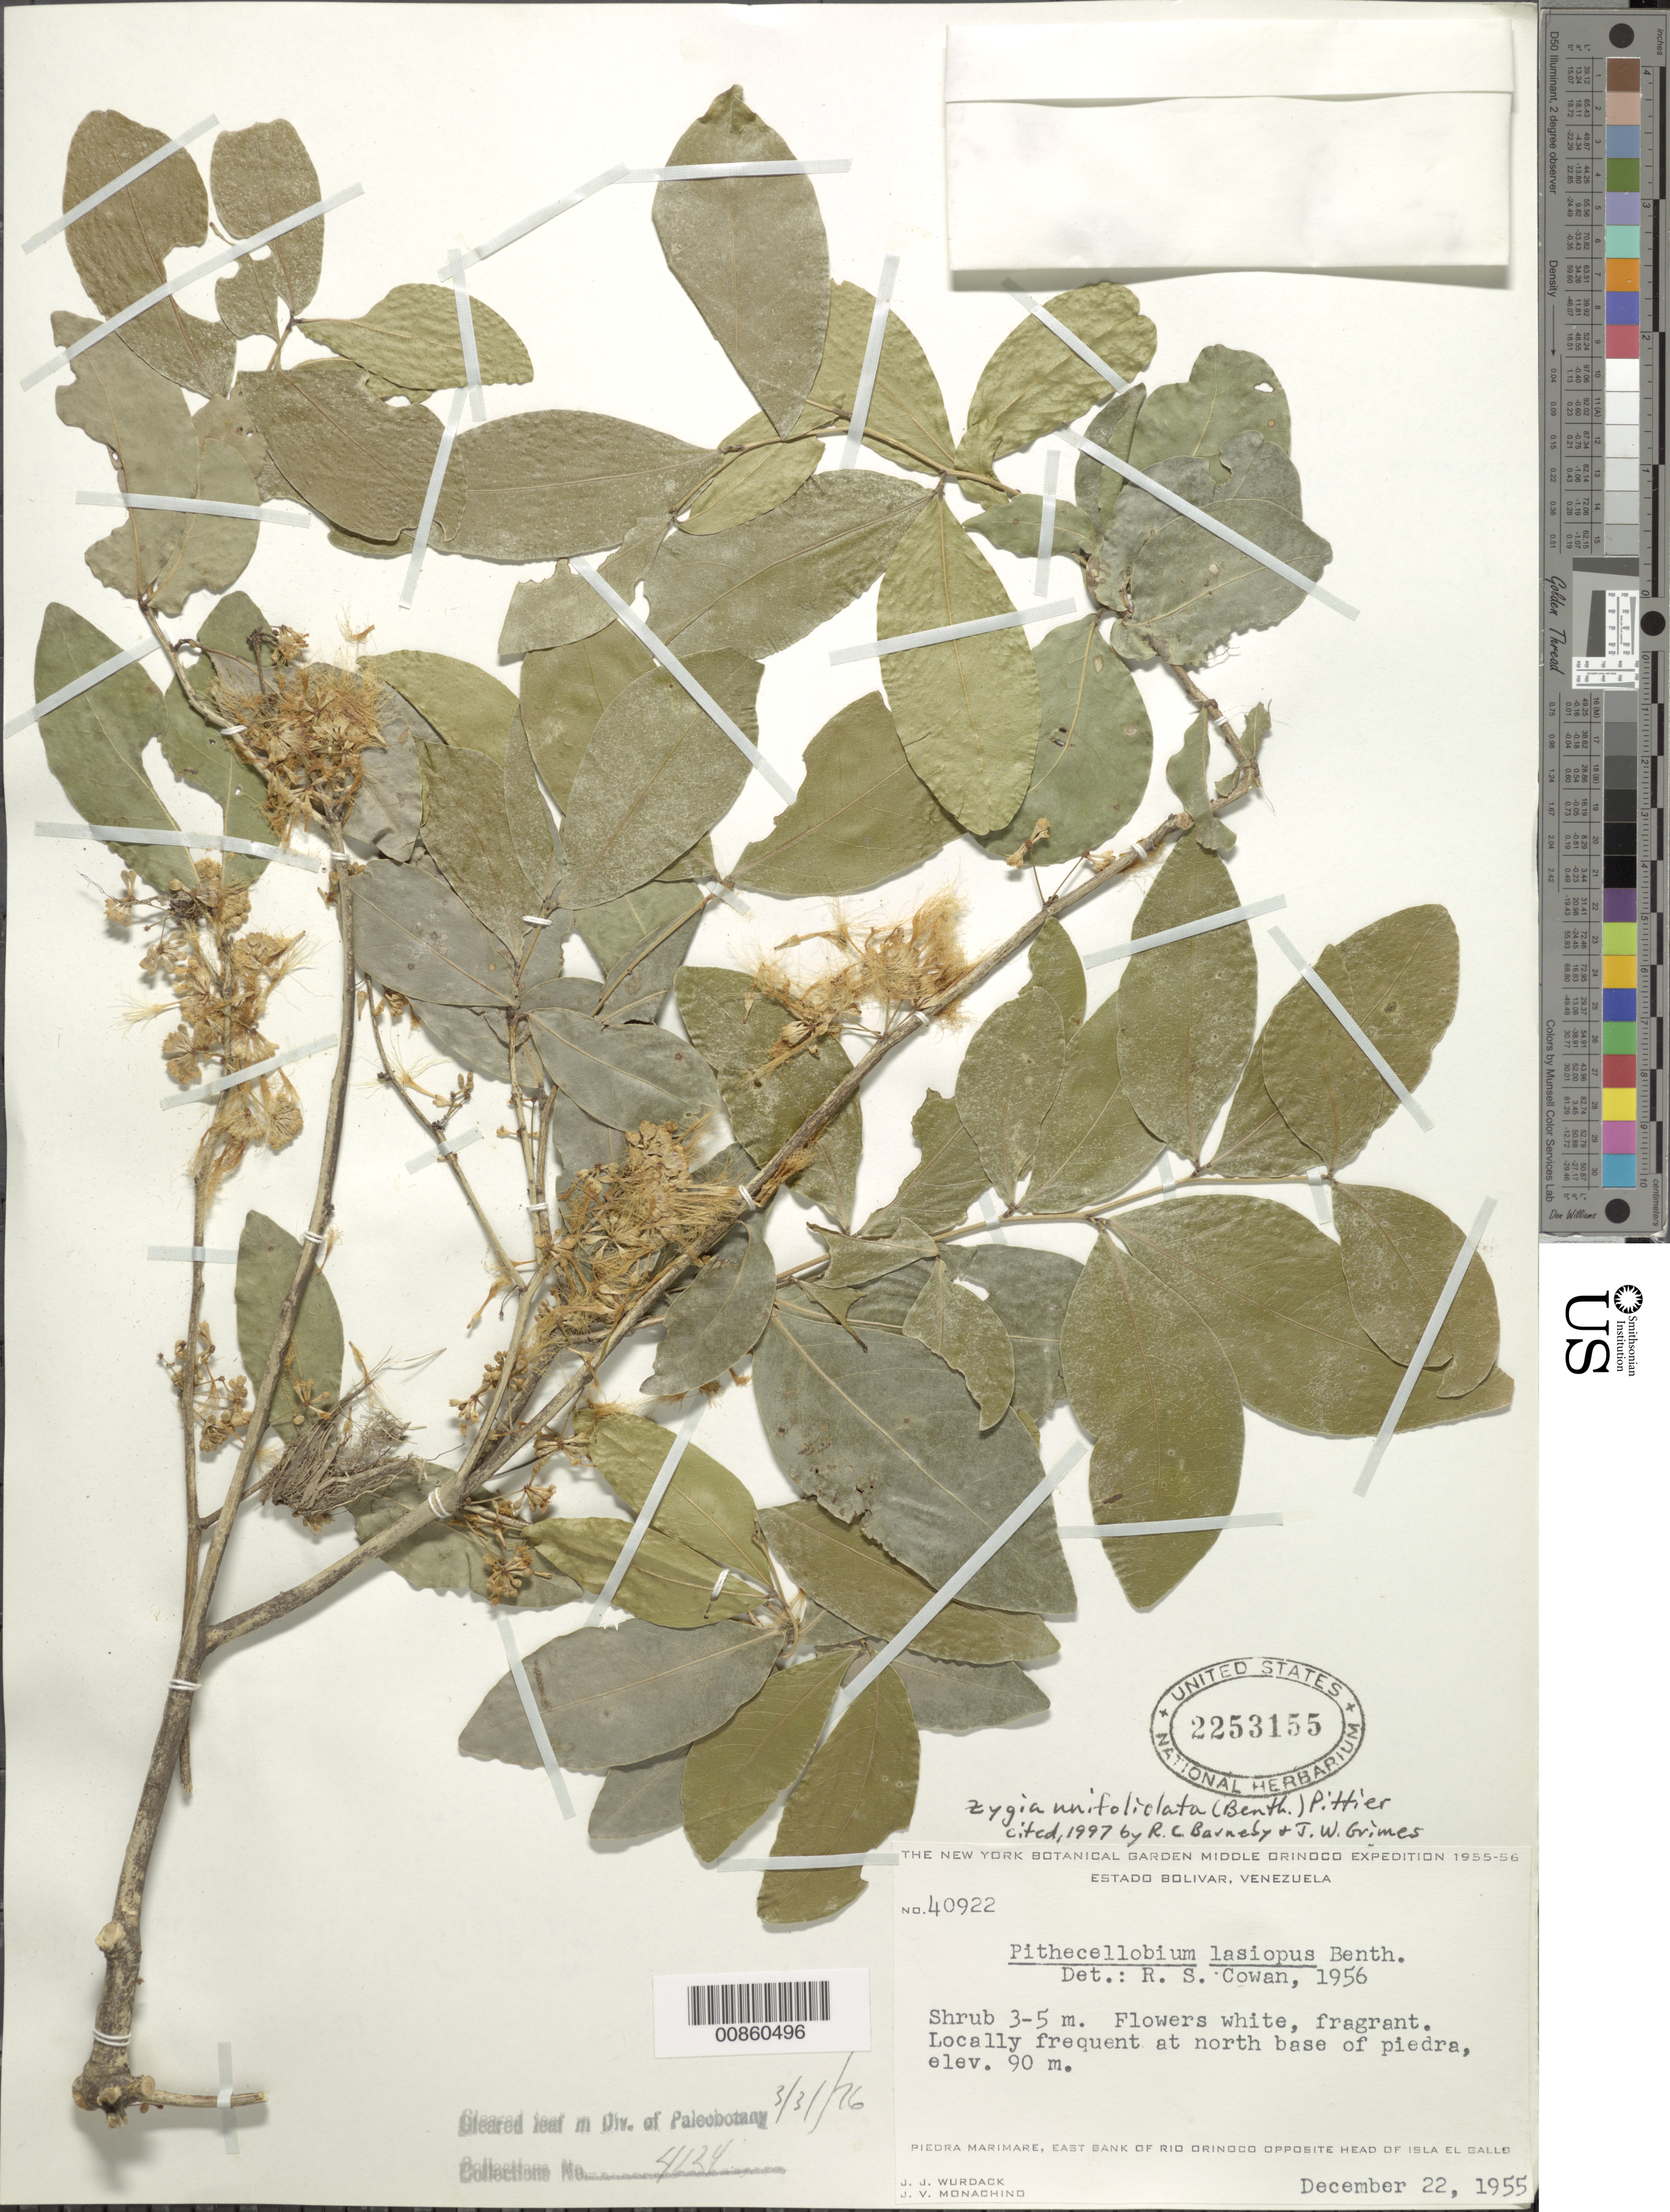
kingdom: Plantae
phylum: Tracheophyta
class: Magnoliopsida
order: Fabales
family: Fabaceae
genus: Zygia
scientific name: Zygia unifoliolata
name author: (Benth.) Pittier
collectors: J. J. Wurdack & J. V. Monachino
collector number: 40922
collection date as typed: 22-Dec-55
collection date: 1955-12-22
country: Venezuela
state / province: Bolívar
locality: Piedra Marimare, E bank of Río Orinoco, opposite head of Isla El Gallo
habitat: North base of piedra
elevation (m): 90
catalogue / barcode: US 2253155